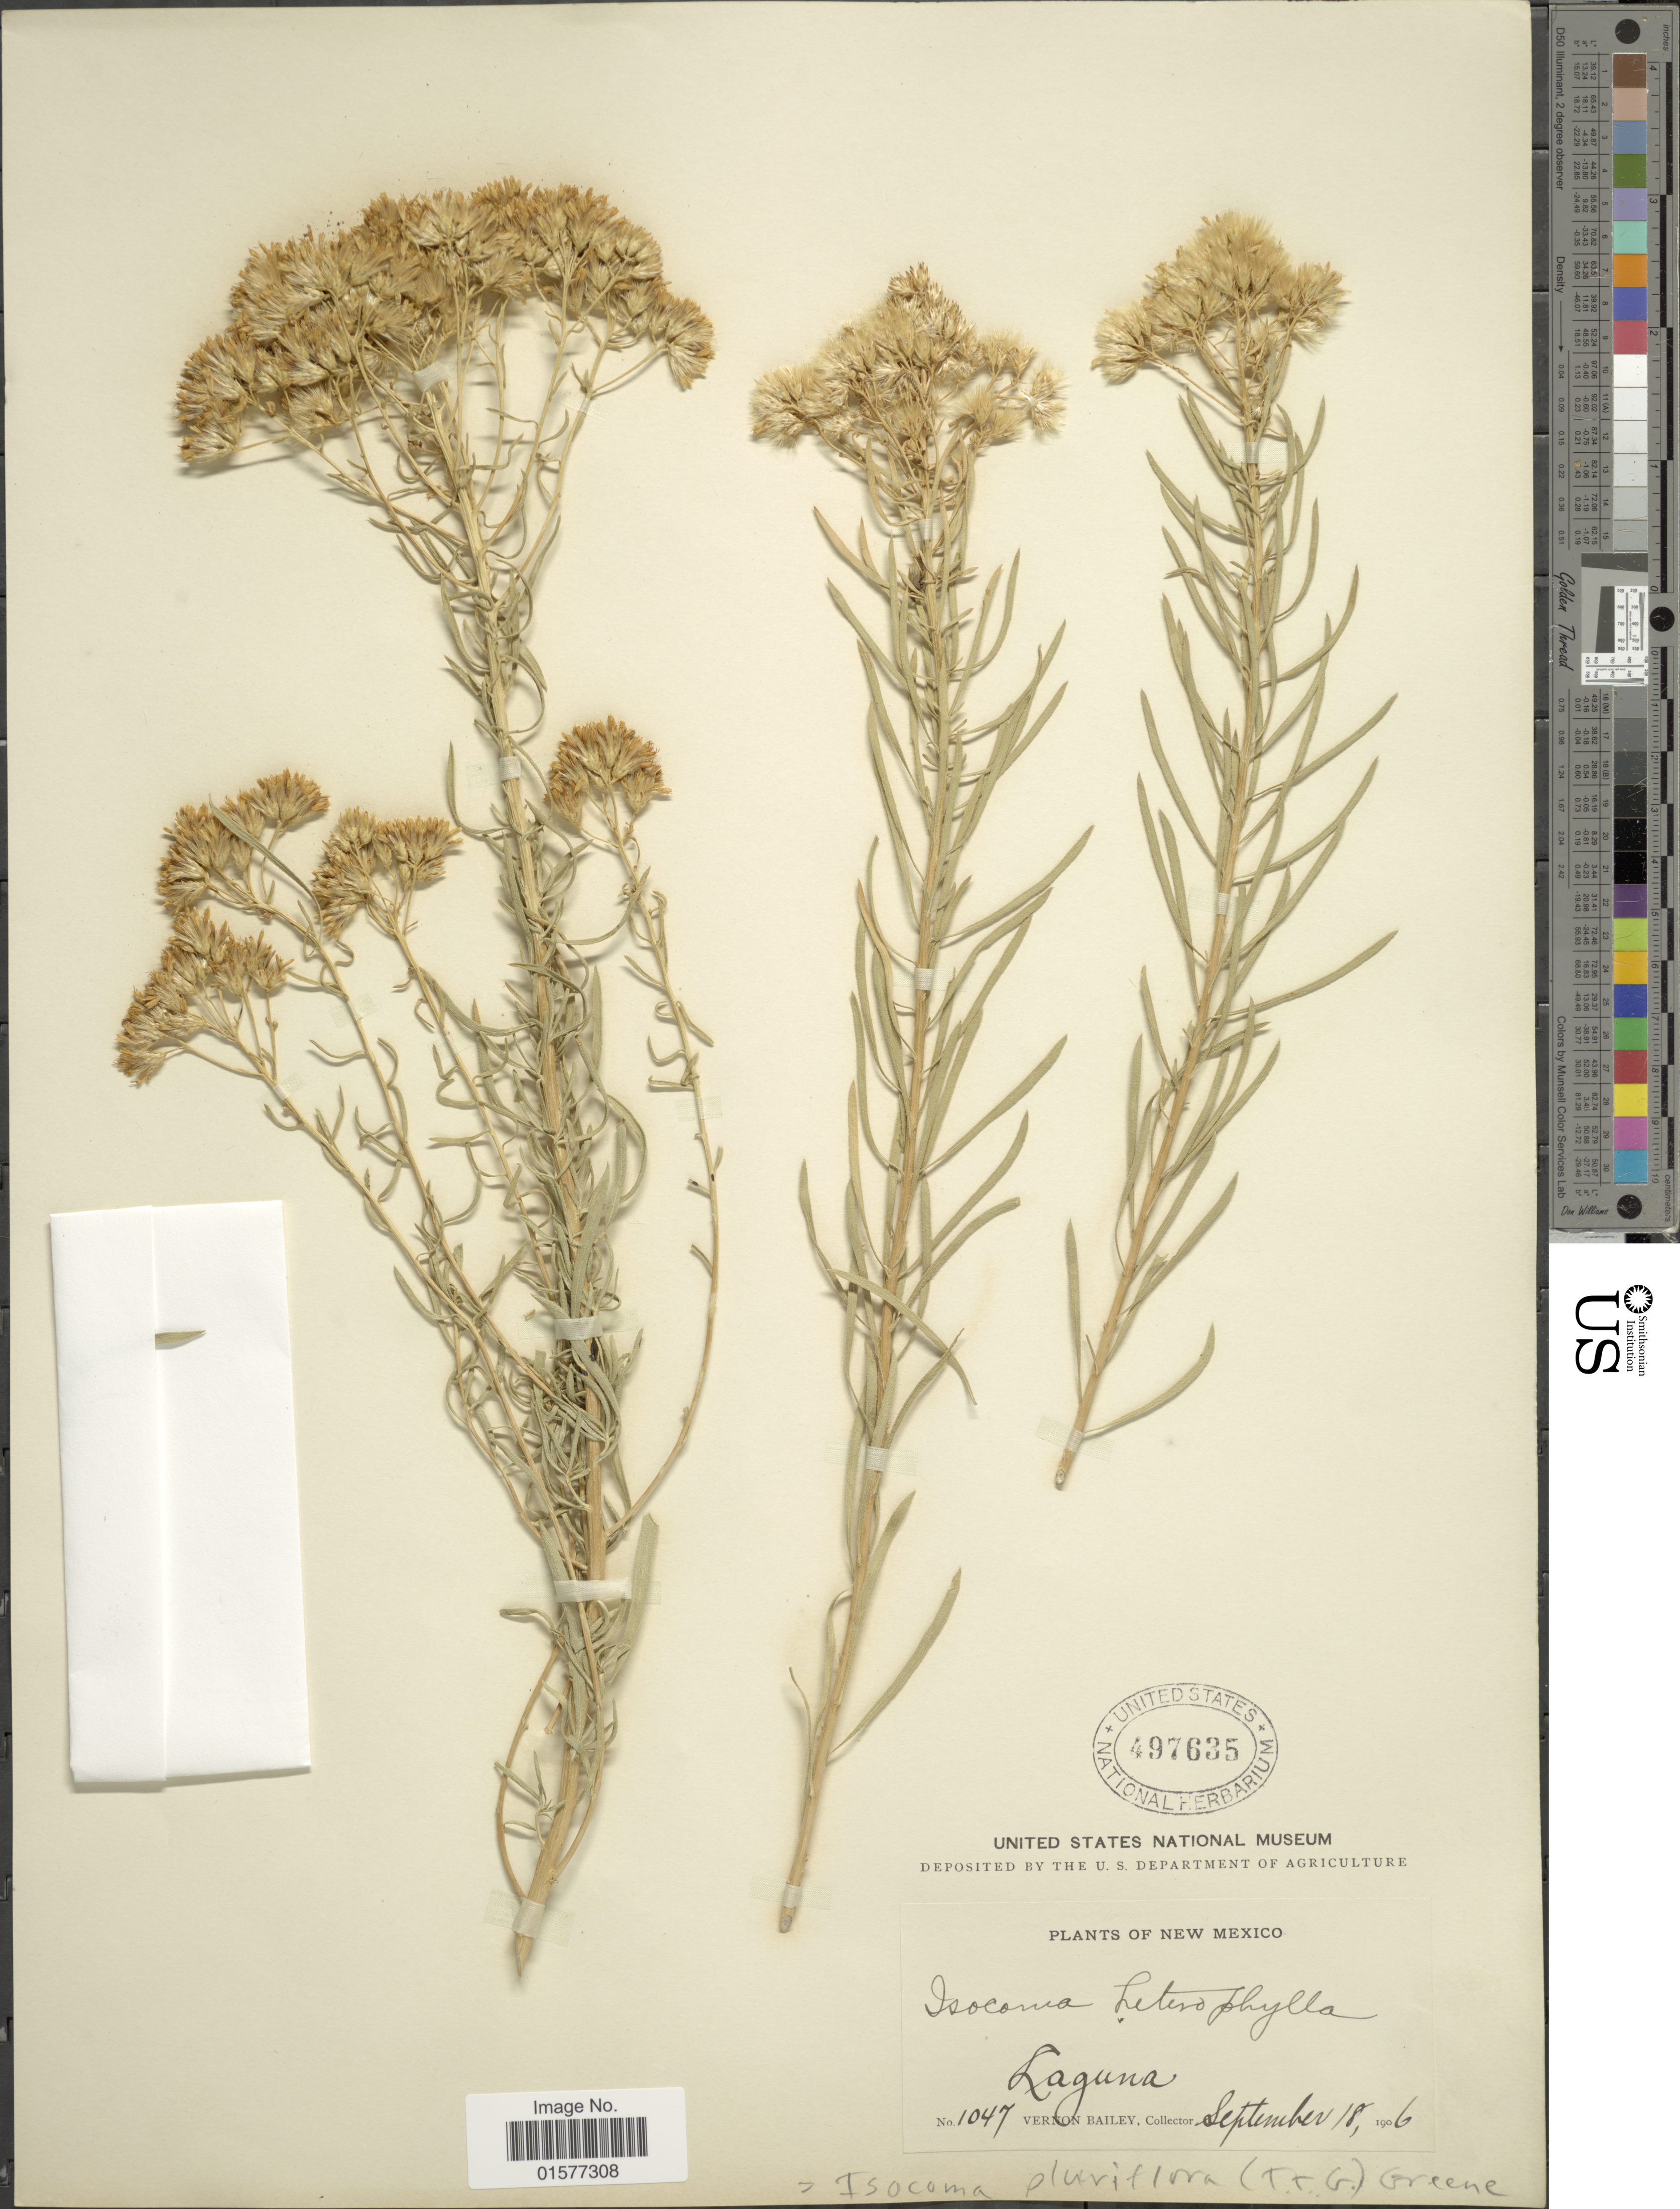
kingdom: Plantae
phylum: Tracheophyta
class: Magnoliopsida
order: Asterales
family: Asteraceae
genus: Isocoma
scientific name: Isocoma pluriflora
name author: (Torr. & A. Gray) Greene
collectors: V. O. Bailey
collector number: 1047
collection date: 1906-09-18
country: United States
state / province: New Mexico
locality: Laguna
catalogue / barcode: US 497635